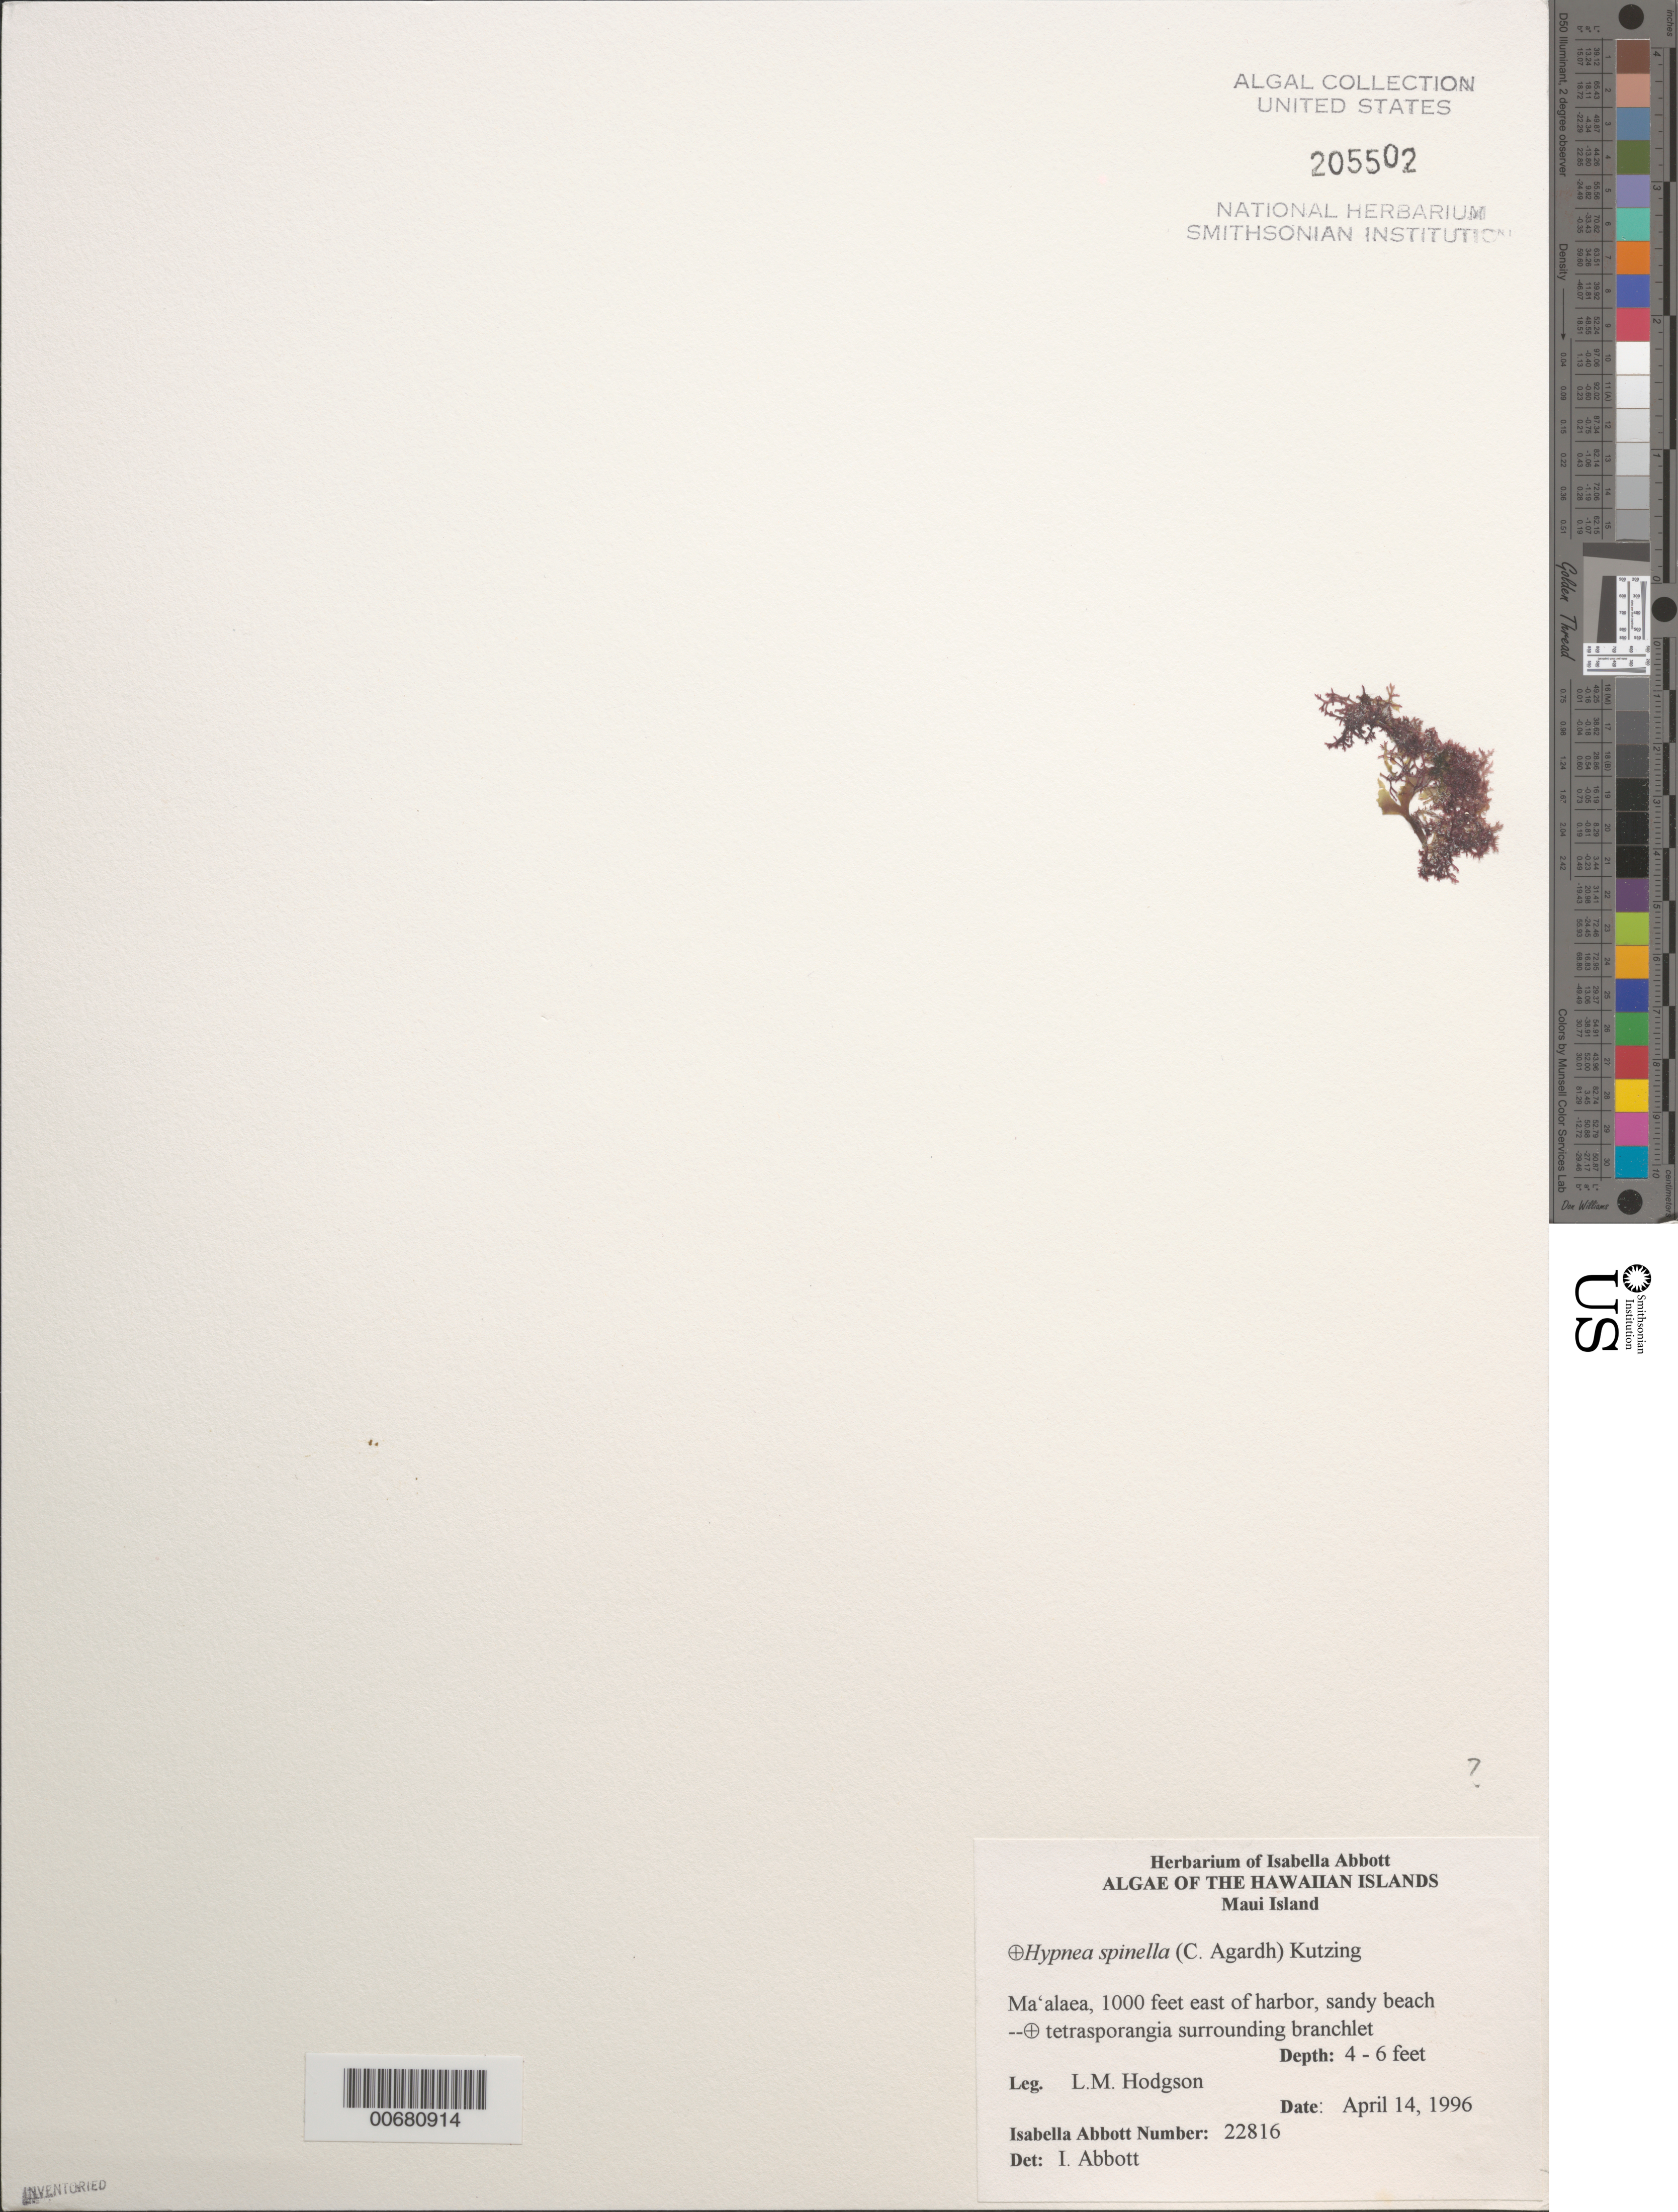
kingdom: Plantae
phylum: Rhodophyta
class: Florideophyceae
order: Gigartinales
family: Cystocloniaceae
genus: Hypnea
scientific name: Hypnea spinella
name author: (C. Agardh) Kütz.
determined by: Abbott, Isabella A.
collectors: L. M. Hodgson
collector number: IAA 22816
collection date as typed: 14 Apr 1996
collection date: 1996-04-14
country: United States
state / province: Hawaii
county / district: Maui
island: Maui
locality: Ma'alaea 1000 feet east of harbor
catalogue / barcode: US 205502